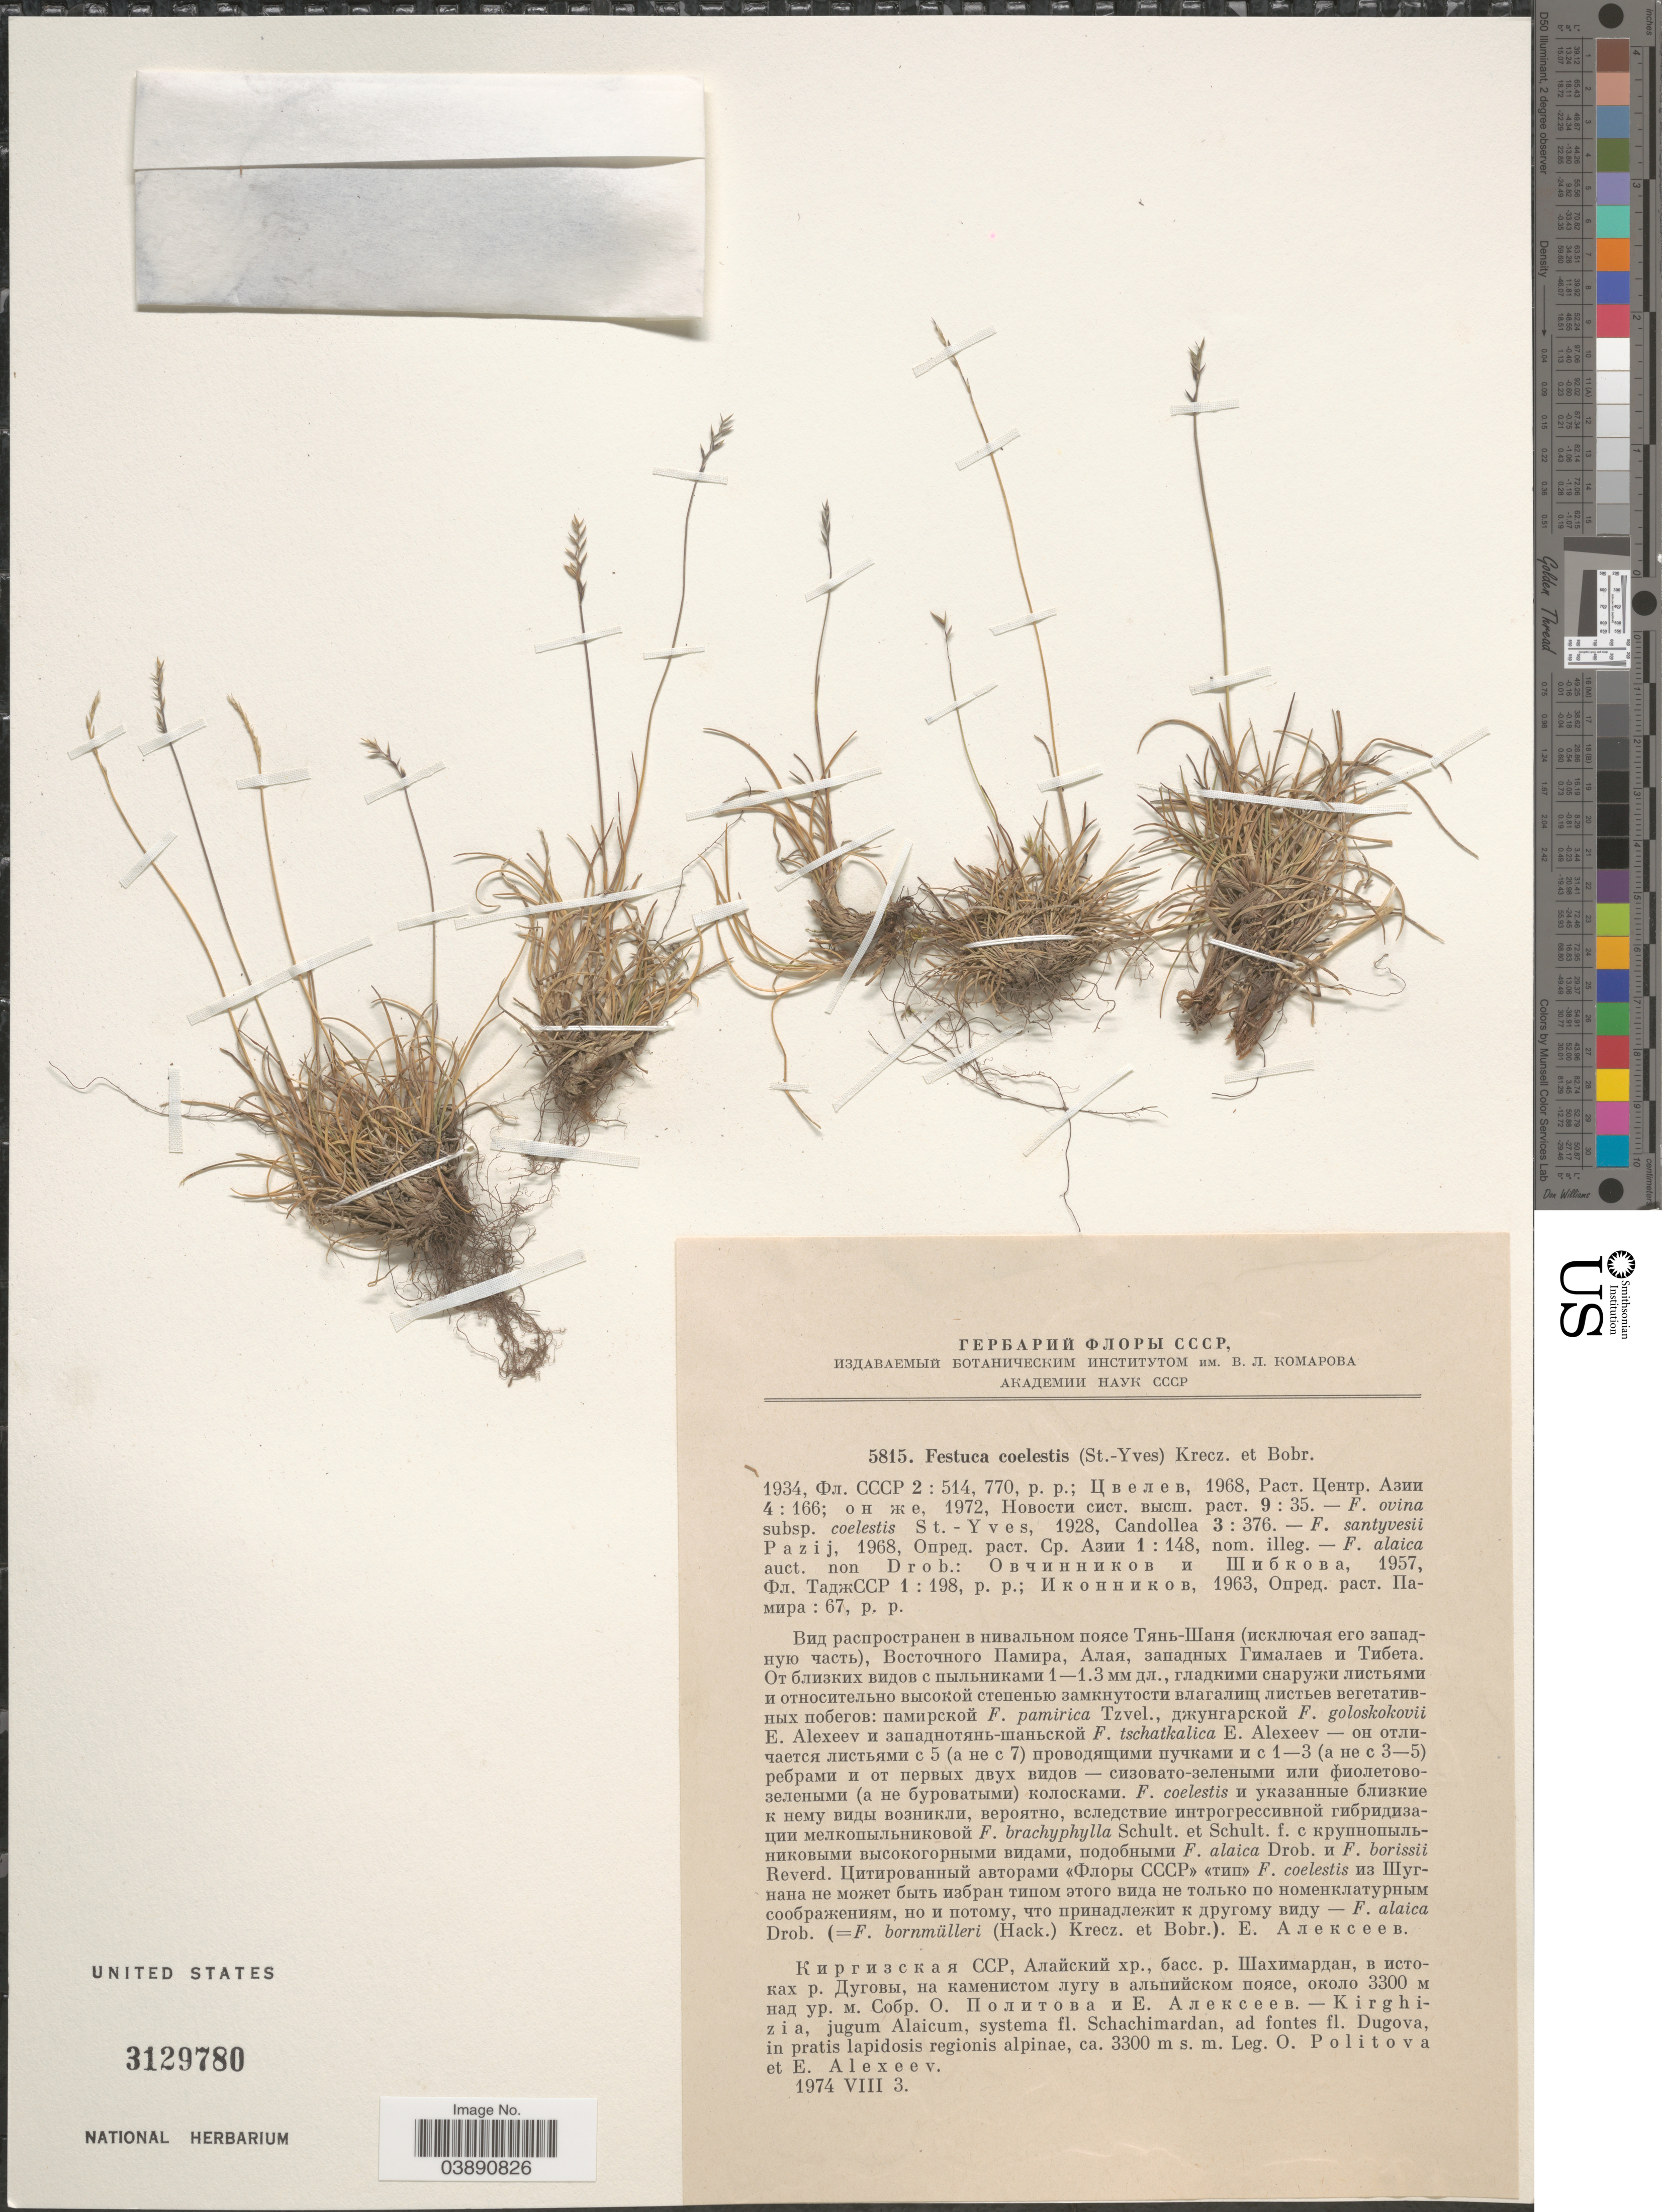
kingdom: Plantae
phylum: Tracheophyta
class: Liliopsida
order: Poales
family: Poaceae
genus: Festuca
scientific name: Festuca coelestis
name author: (St.-Yves) Krecz.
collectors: O. Politova & E. B. Alexeev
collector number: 5815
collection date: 1974-08-03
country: Kyrgyzstan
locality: Kirghizia, jugum Alaicum, systema fl. Schachimardan, ad fontes fl. Dugova, in pratis lapidosis regionis alpinae.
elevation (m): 3300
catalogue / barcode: US 3129780